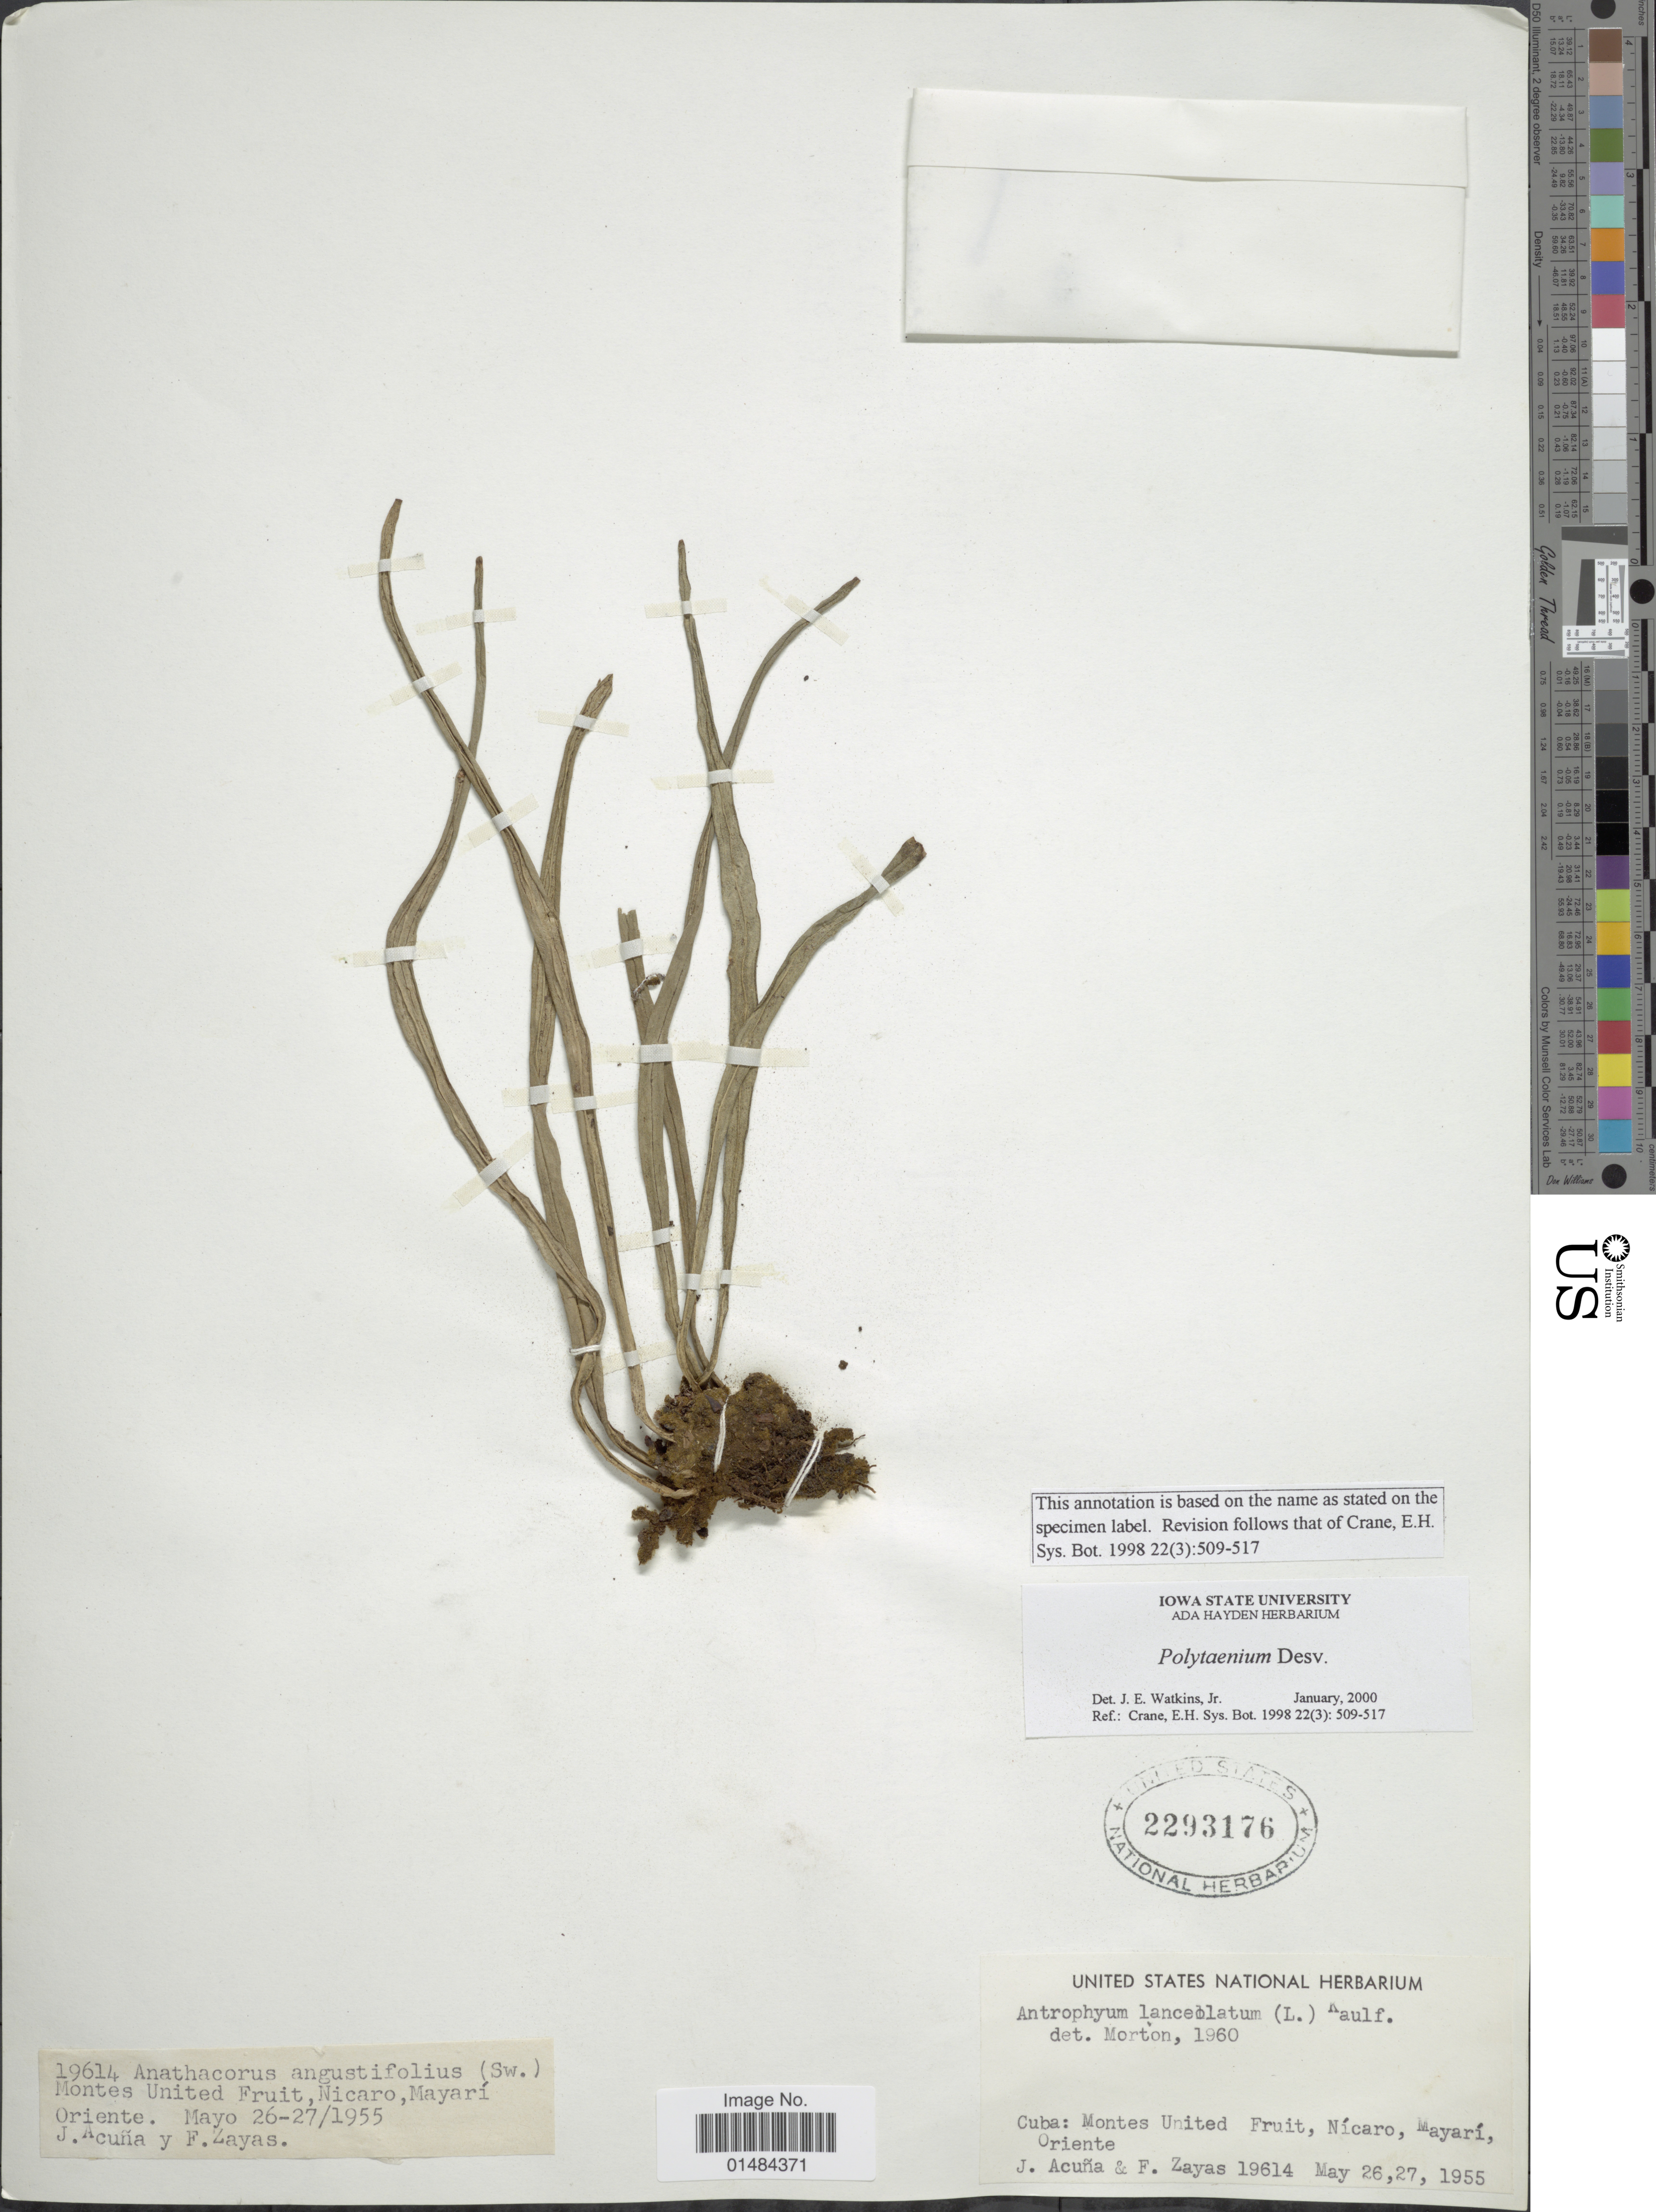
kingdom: Plantae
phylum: Tracheophyta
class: Polypodiopsida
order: Polypodiales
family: Pteridaceae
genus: Polytaenium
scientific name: Polytaenium lanceolatum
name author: (L.) Desv.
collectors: J. Acuña & F. Zayas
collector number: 19614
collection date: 1955-05-26/1955-05-27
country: Cuba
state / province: Oriente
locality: Cuba: Montes Unirted Fruit, Nícaro, Mayarí.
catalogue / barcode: US 2293176